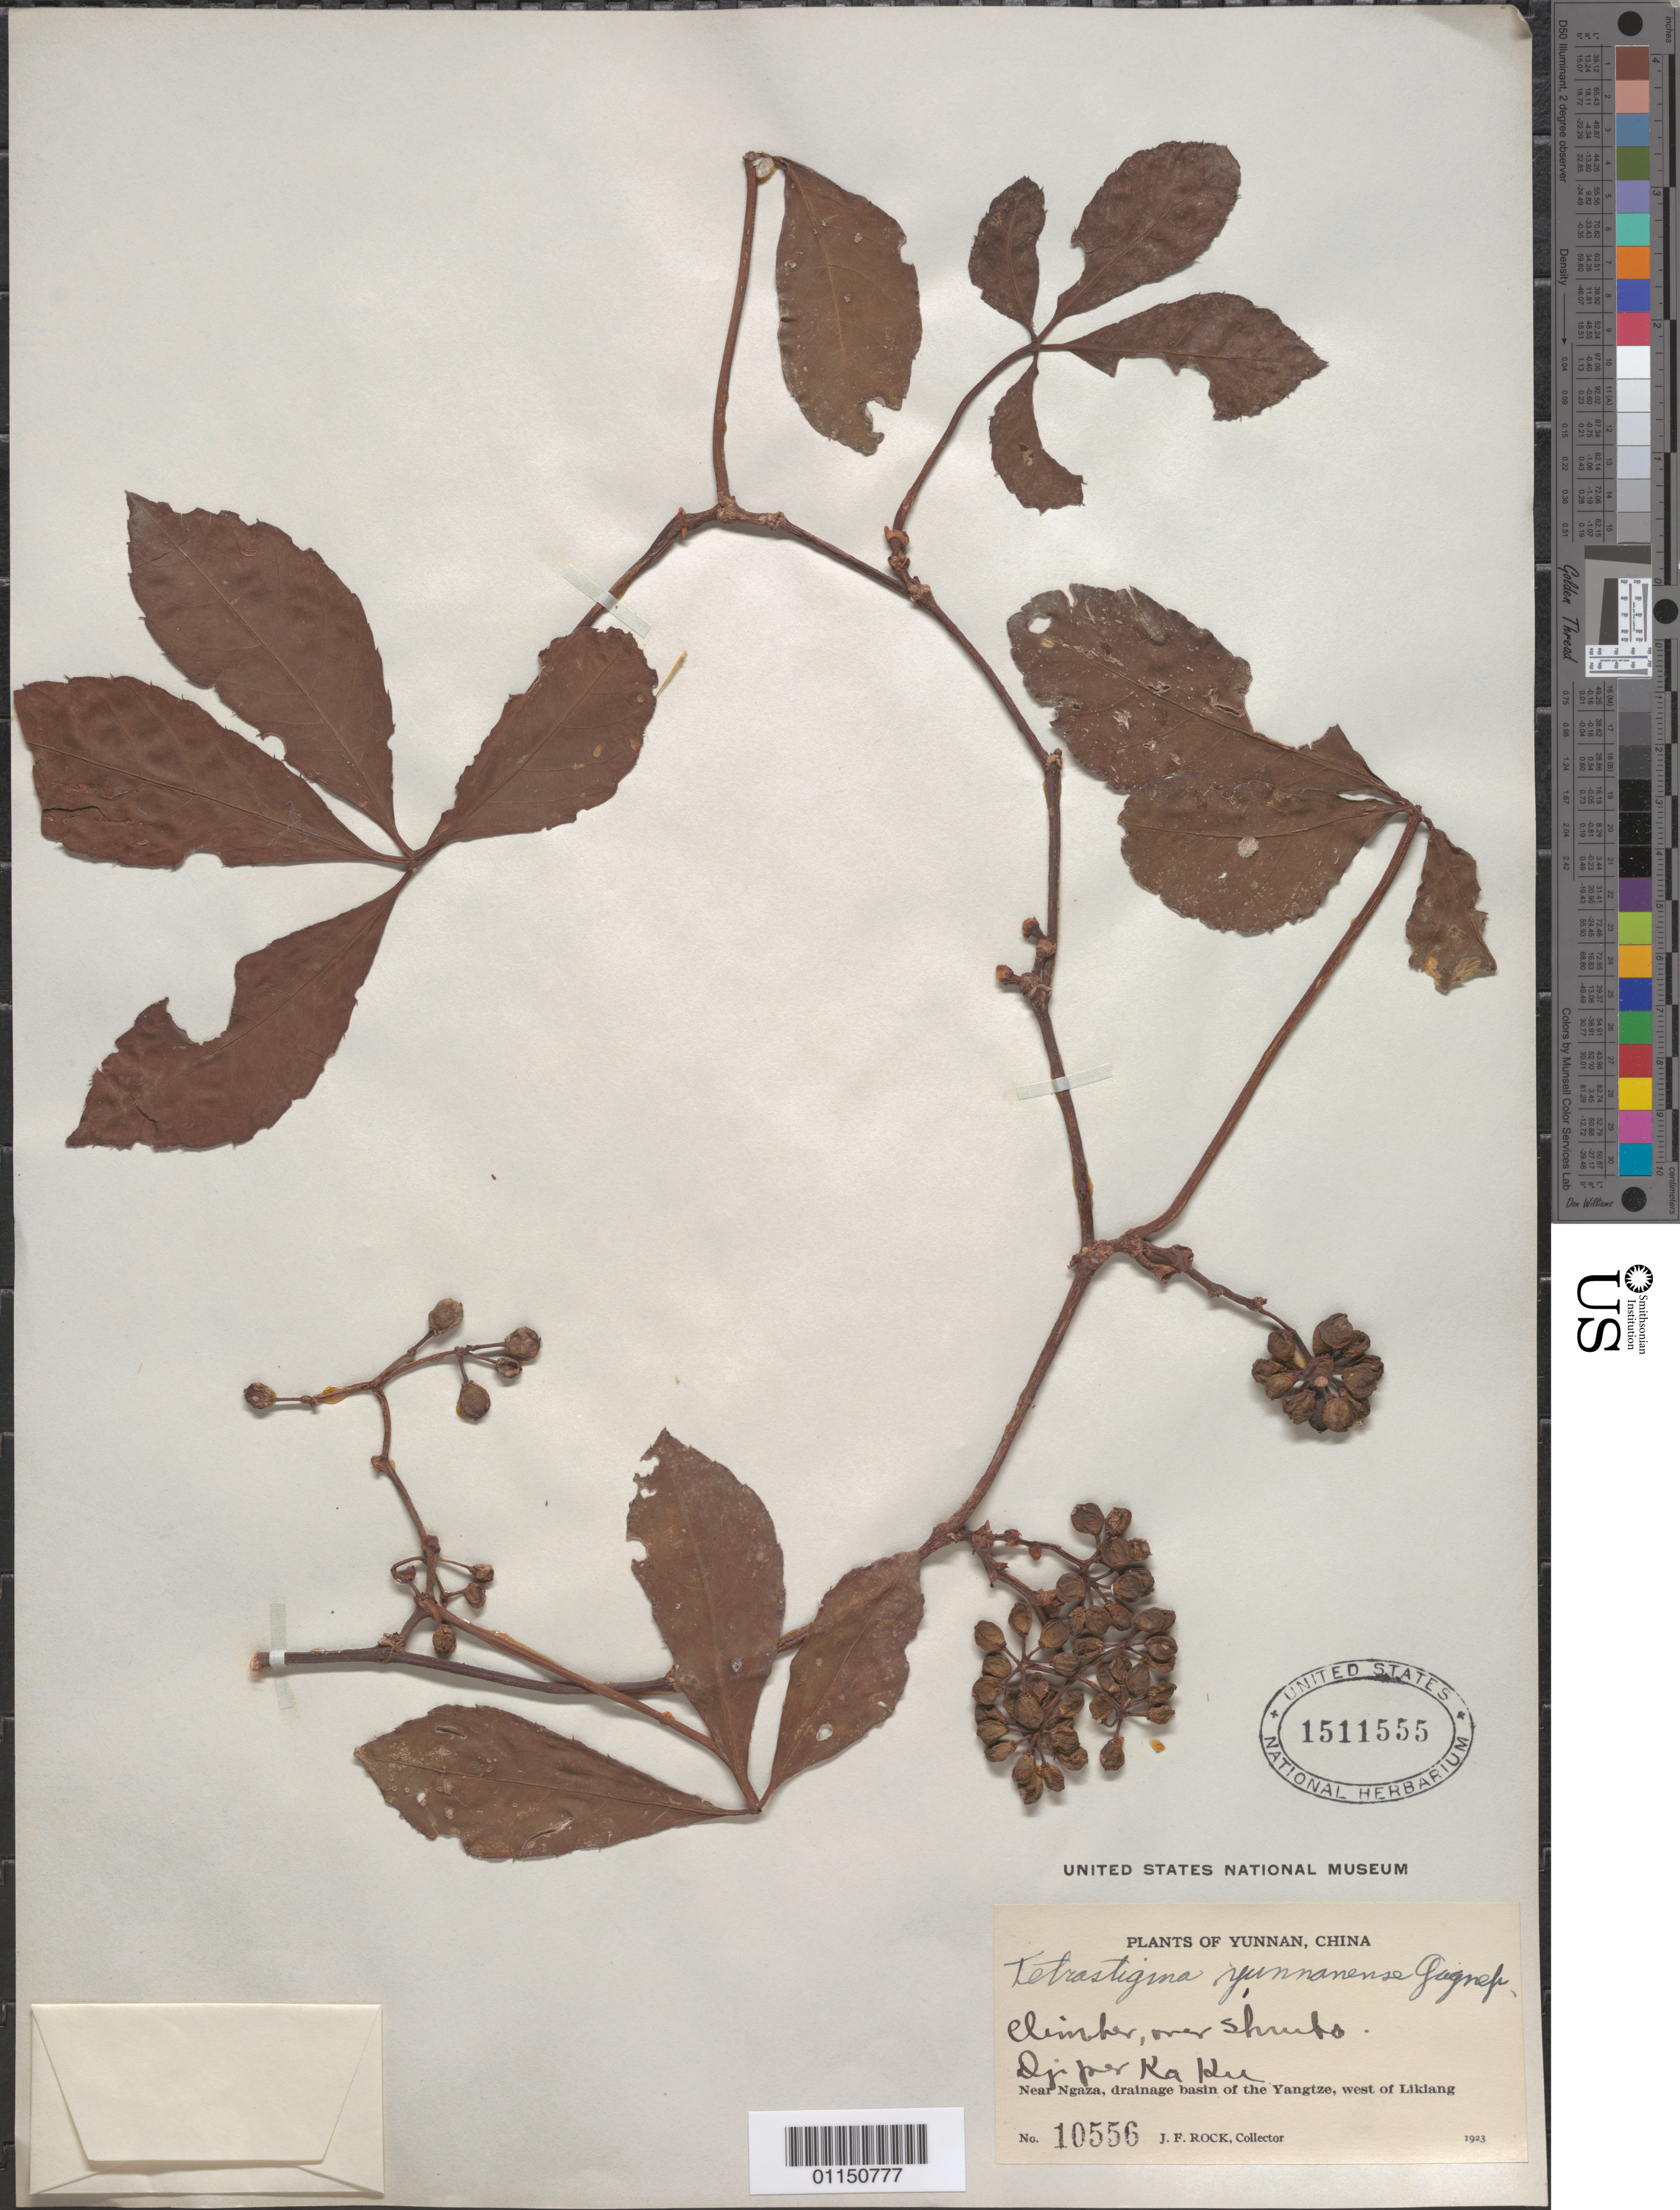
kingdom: Plantae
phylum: Tracheophyta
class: Magnoliopsida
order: Vitales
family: Vitaceae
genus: Tetrastigma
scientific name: Tetrastigma yunnanense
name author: Gagnep.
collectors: J. F. Rock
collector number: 10556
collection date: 1923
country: China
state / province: Yunnan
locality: Near Ngaza, drainage basin of the Yangtze, W of Likiang.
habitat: Climber, over shrubs.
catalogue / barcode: US 1511555